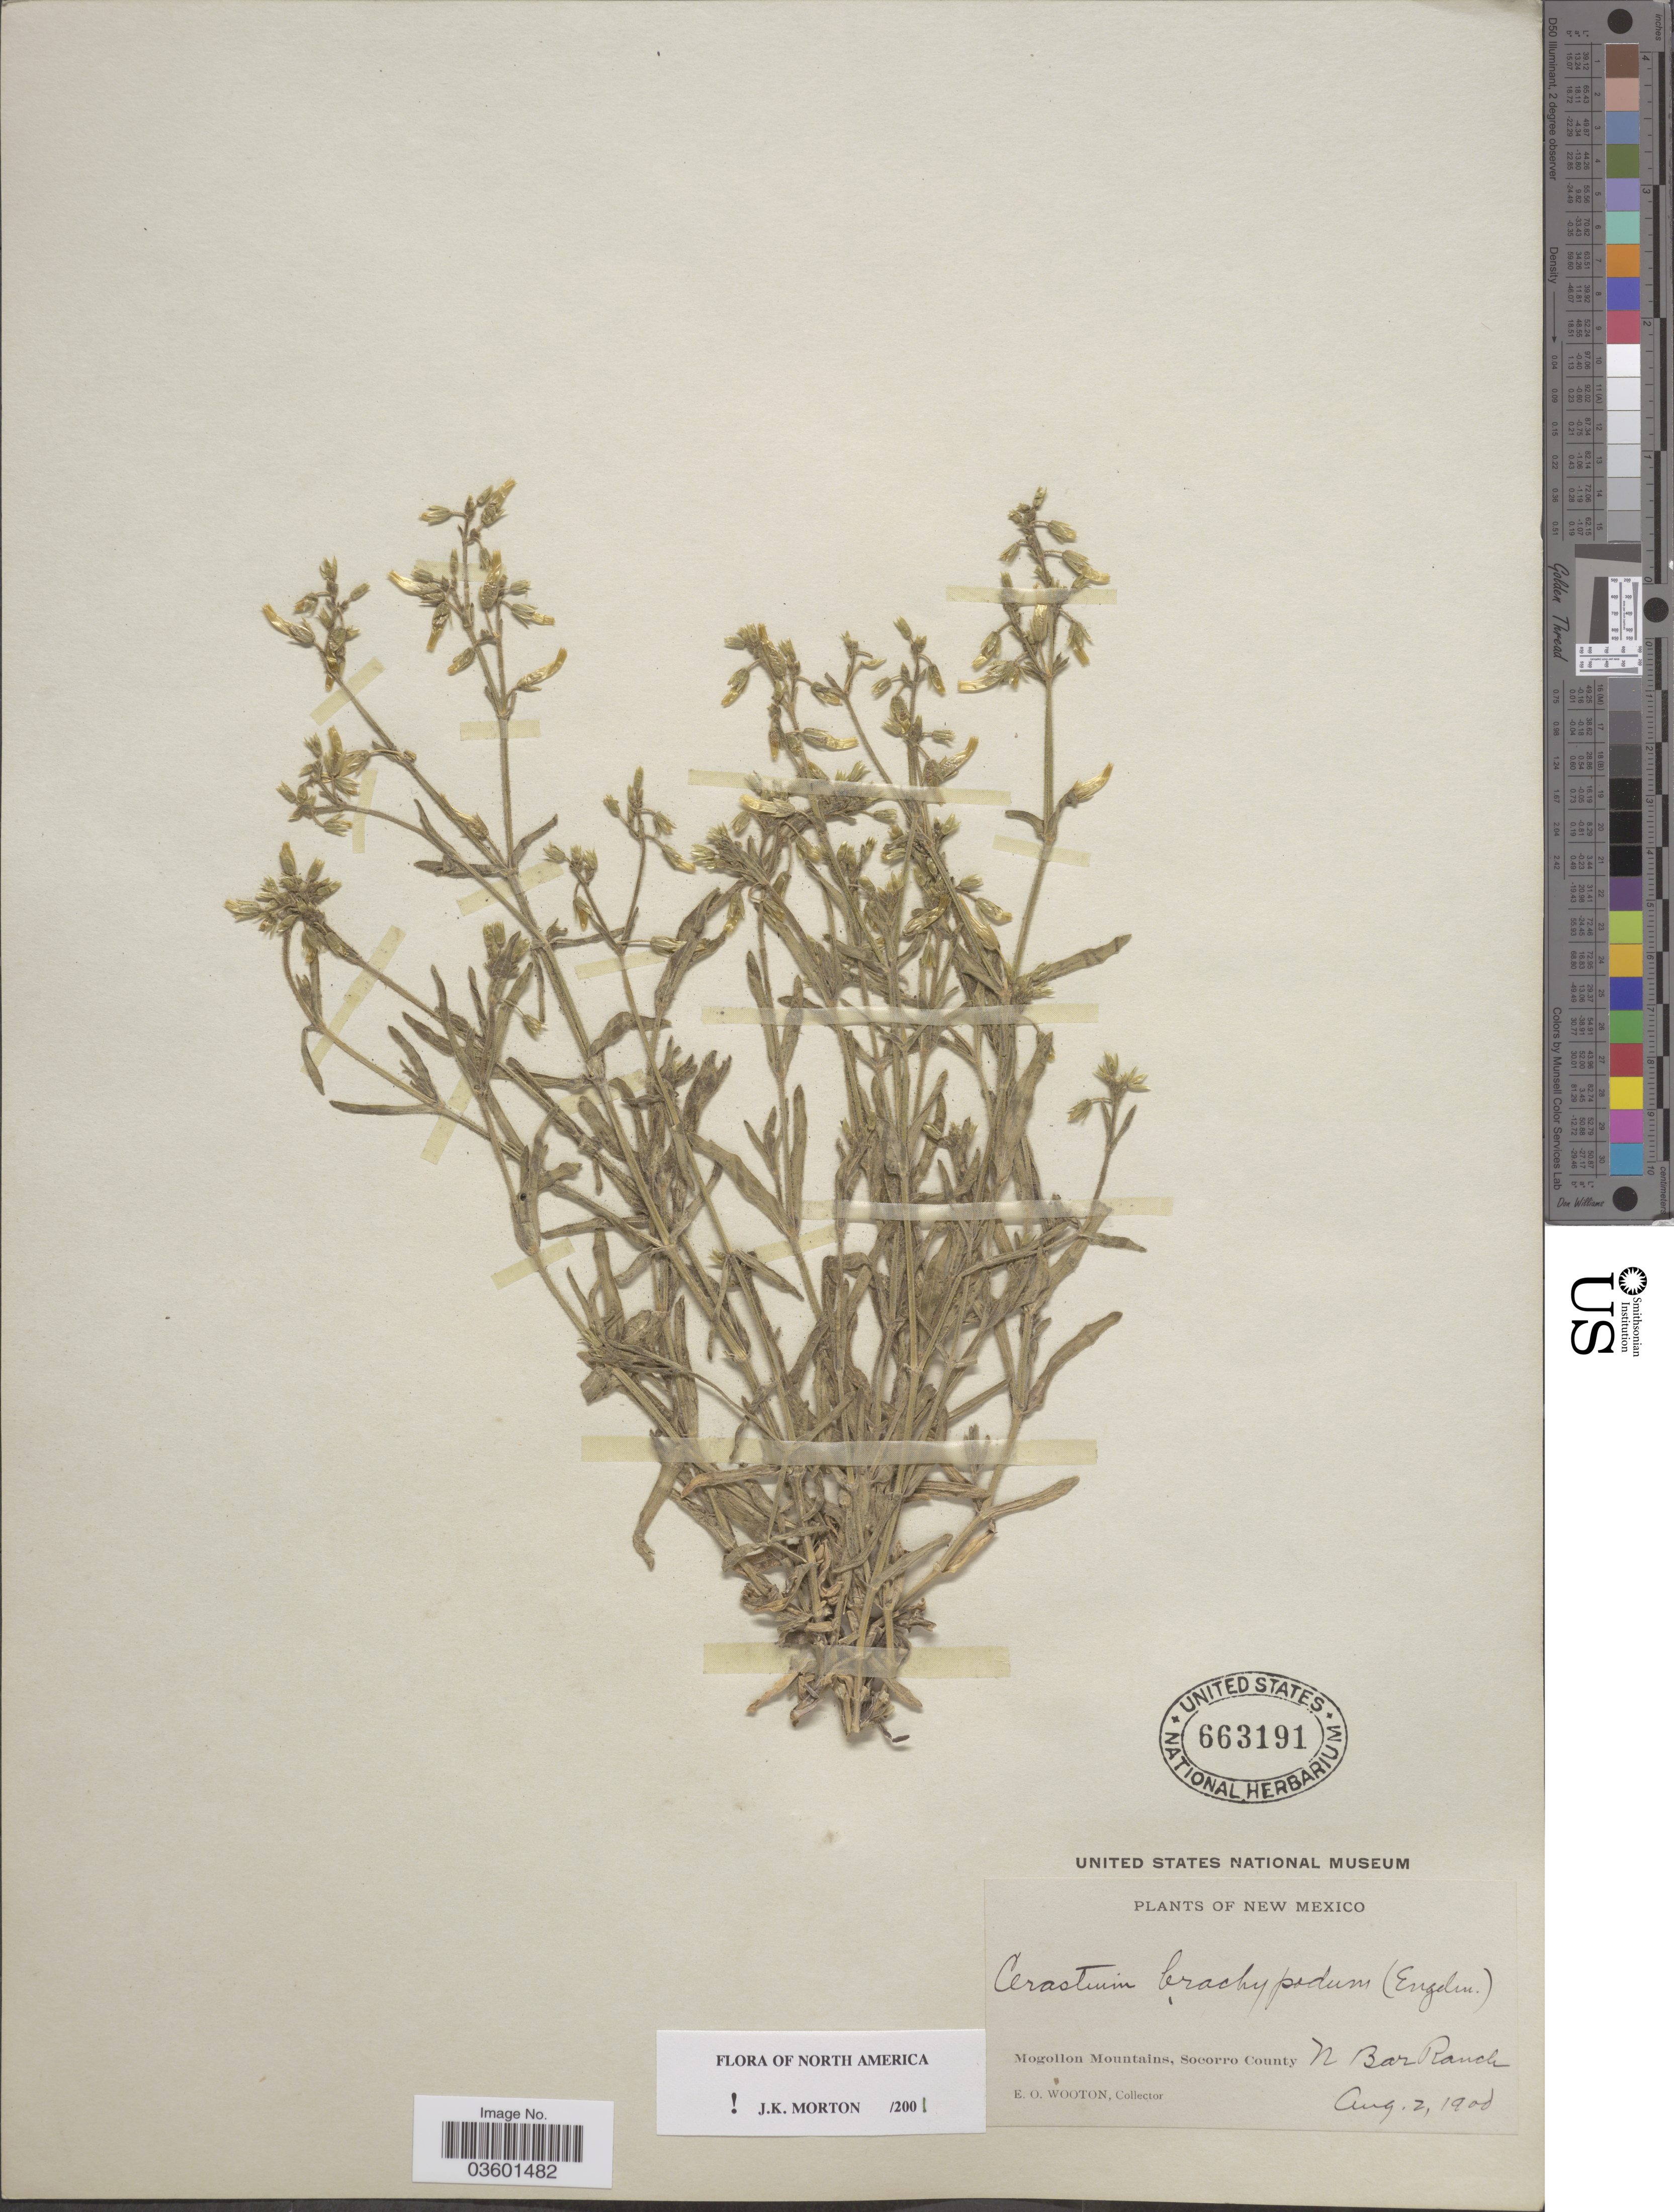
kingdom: Plantae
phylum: Tracheophyta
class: Magnoliopsida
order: Caryophyllales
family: Caryophyllaceae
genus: Cerastium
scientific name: Cerastium brachypodum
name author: (Engelm. ex A. Gray) B.L. Rob.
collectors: E. O. Wooton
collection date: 1900-08-02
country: United States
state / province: New Mexico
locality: Mogollon Mountains, Socorro County. N Bar Ranch.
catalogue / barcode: US 663191